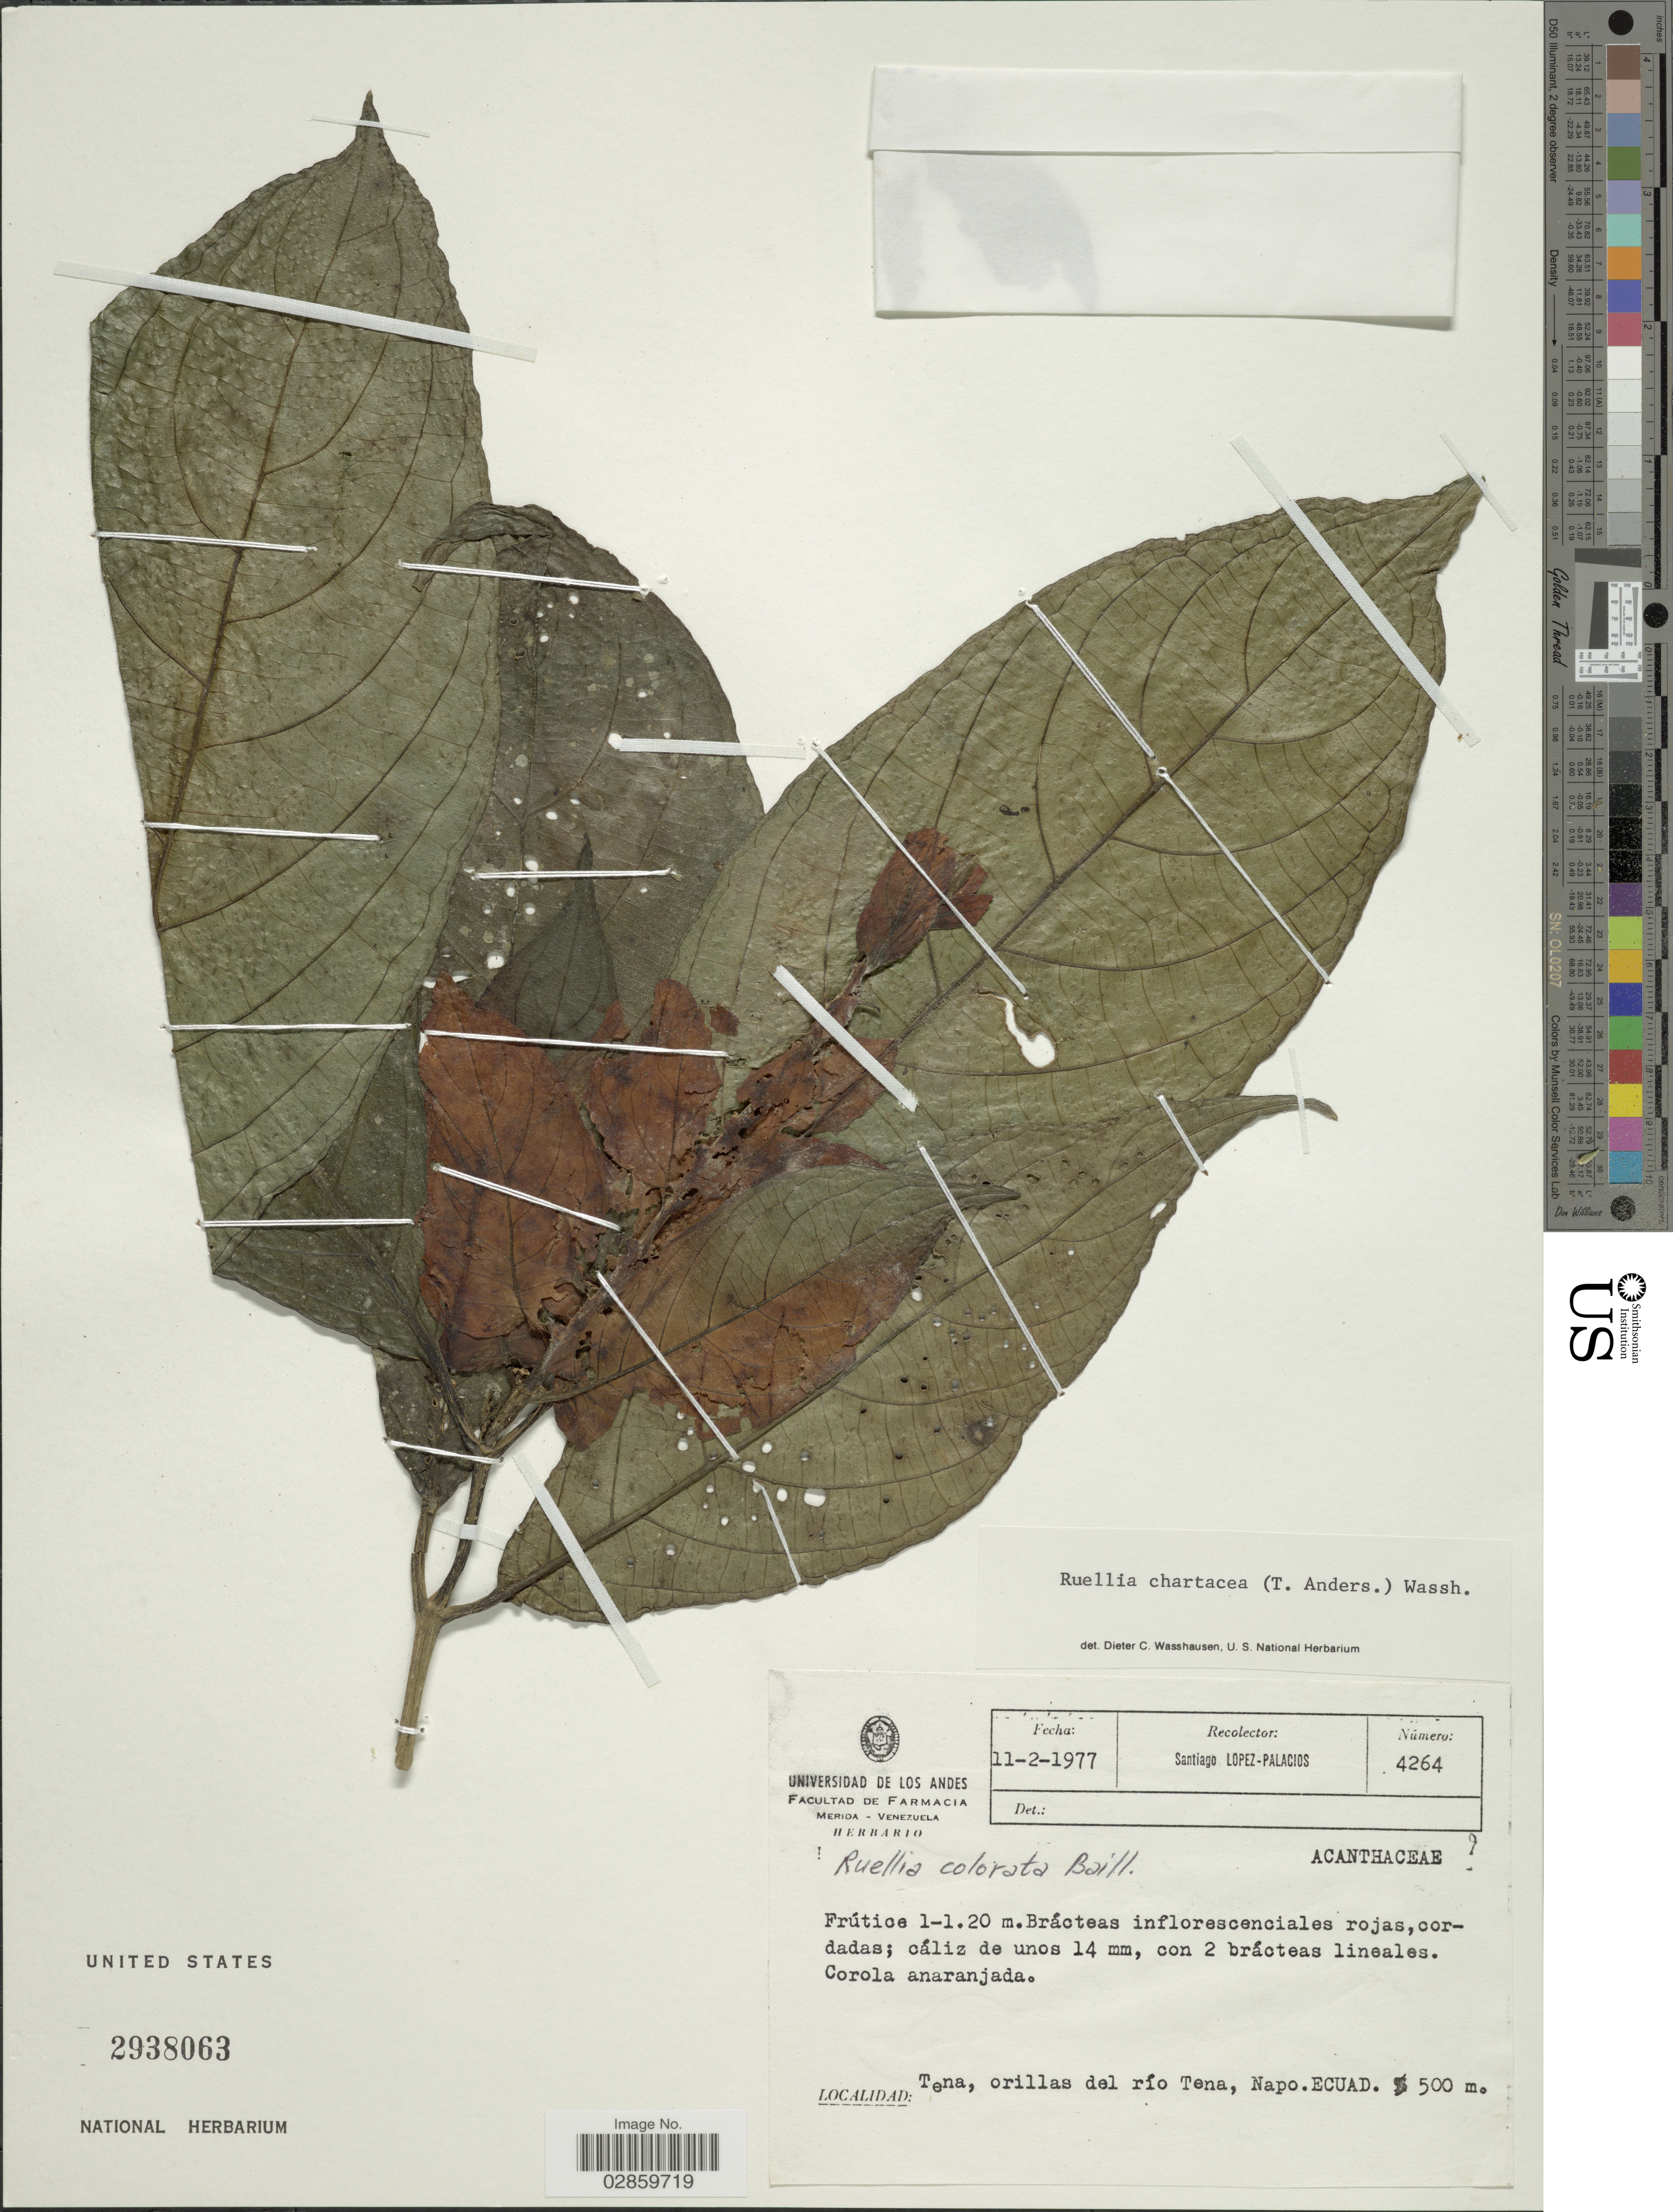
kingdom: Plantae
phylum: Tracheophyta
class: Magnoliopsida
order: Lamiales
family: Acanthaceae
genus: Ruellia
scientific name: Ruellia chartacea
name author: (T. Anderson) Wassh.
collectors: S. López-Palacios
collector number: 4264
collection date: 1977-02-11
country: Ecuador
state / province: Napo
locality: Tena, orillas del río Tena.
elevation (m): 500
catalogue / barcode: US 2938063